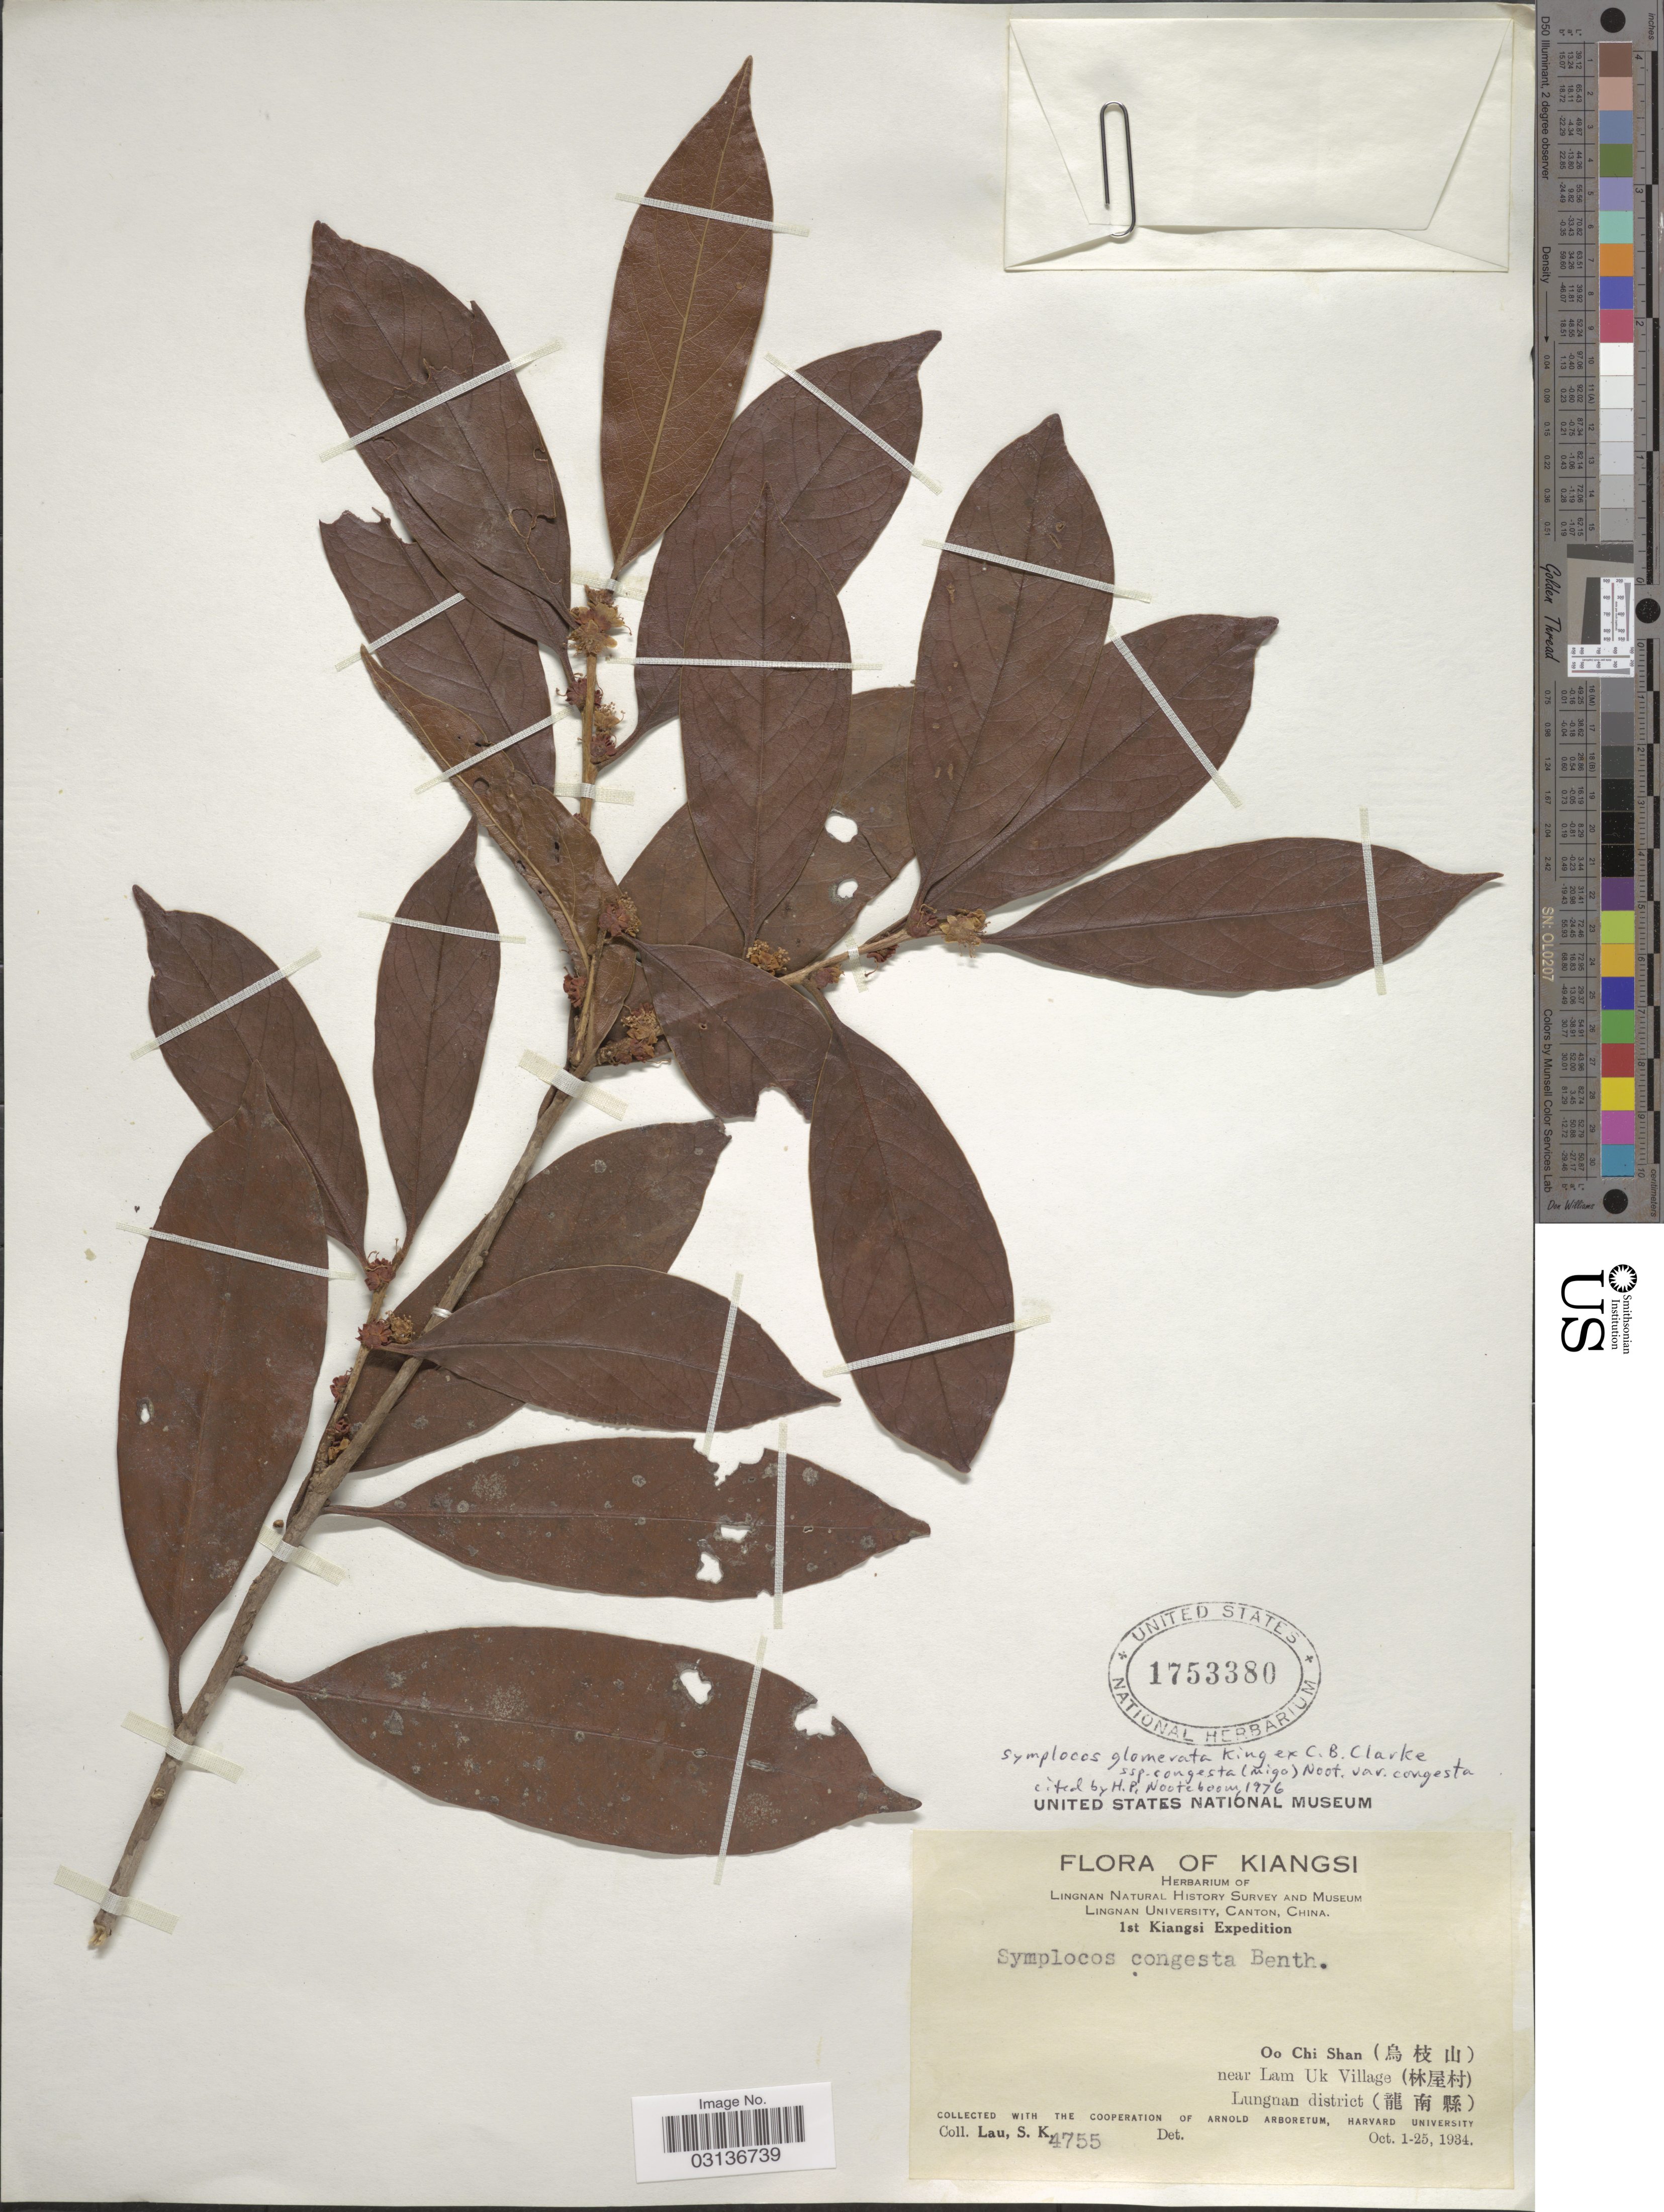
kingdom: Plantae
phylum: Tracheophyta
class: Magnoliopsida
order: Ericales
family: Symplocaceae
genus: Symplocos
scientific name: Symplocos glomerata var. poilanei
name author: (Guillaumin) Noot.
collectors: S. K. Lau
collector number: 4755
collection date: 1934-10-01/1934-10-25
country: China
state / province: Jiangxi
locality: Oo Chi Shan (X) near Lam Uk Village (X) Lungnan district (X).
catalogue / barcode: US 1753380